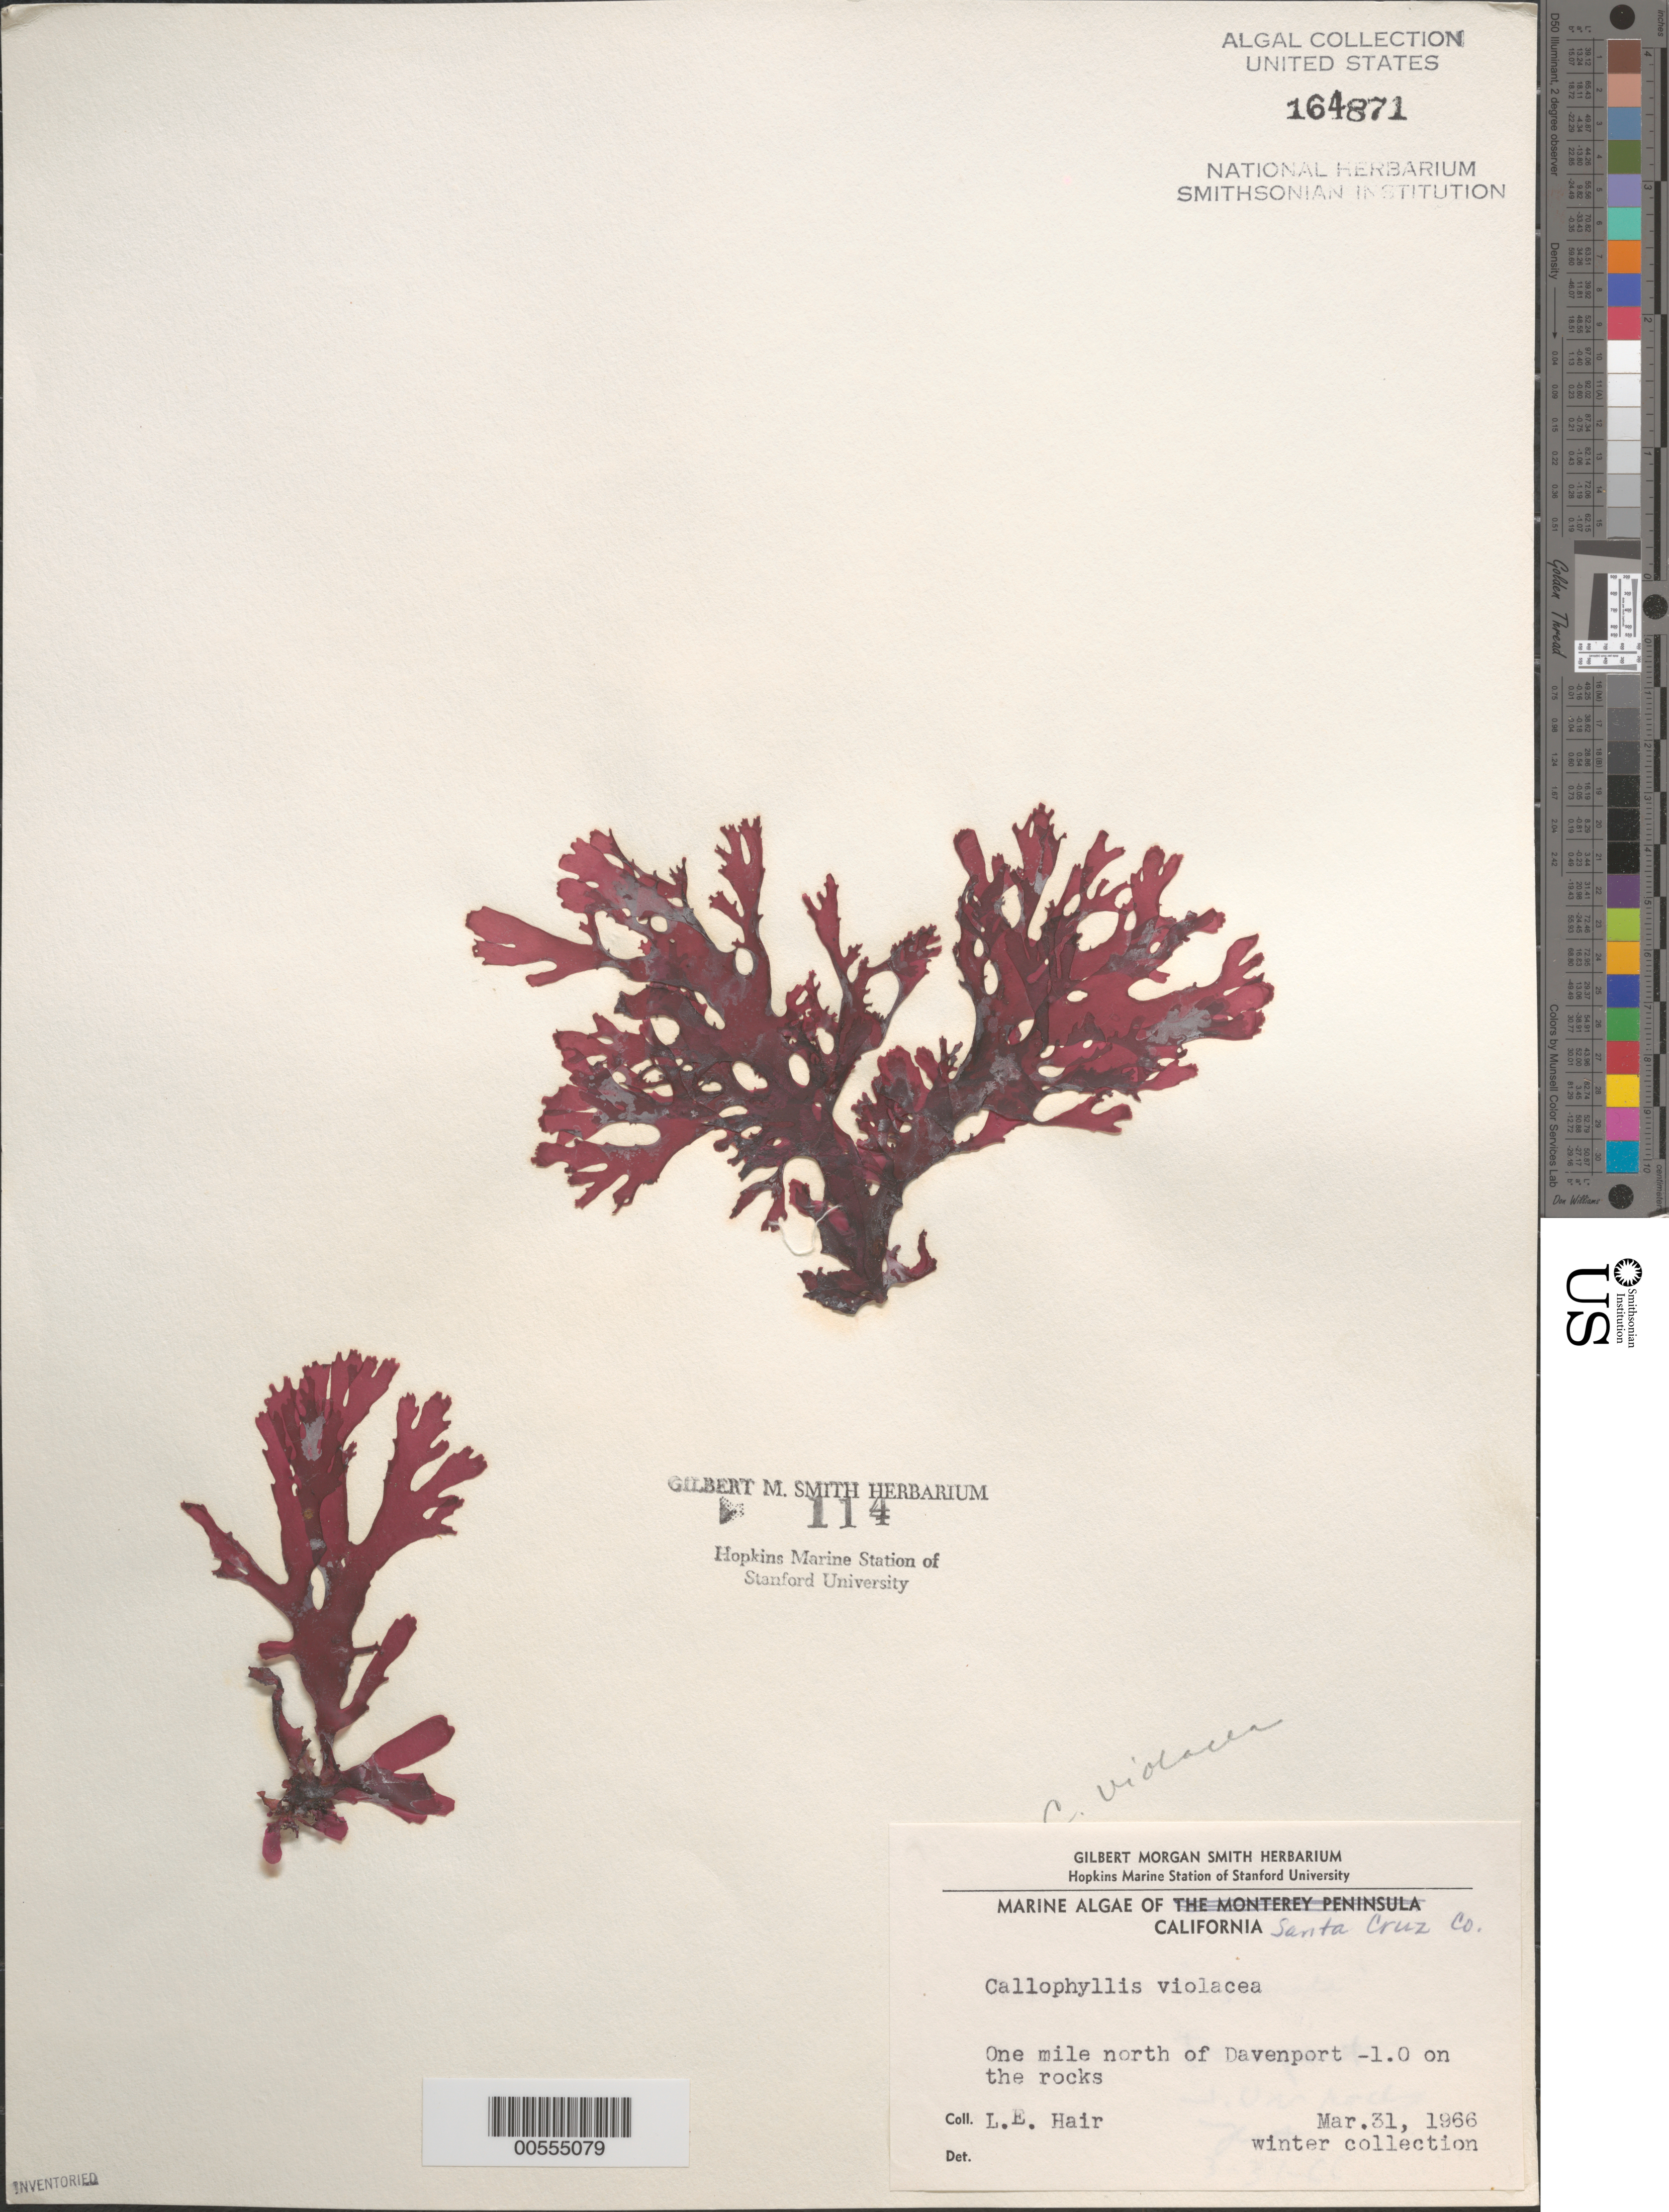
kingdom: Plantae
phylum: Rhodophyta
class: Florideophyceae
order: Gigartinales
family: Kallymeniaceae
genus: Callophyllis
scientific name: Callophyllis violacea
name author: J. Agardh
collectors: L. Hair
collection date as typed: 31 Mar 1966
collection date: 1966-03-31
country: United States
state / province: California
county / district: Santa Cruz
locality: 1 mile north of Davenport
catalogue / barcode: US 164871